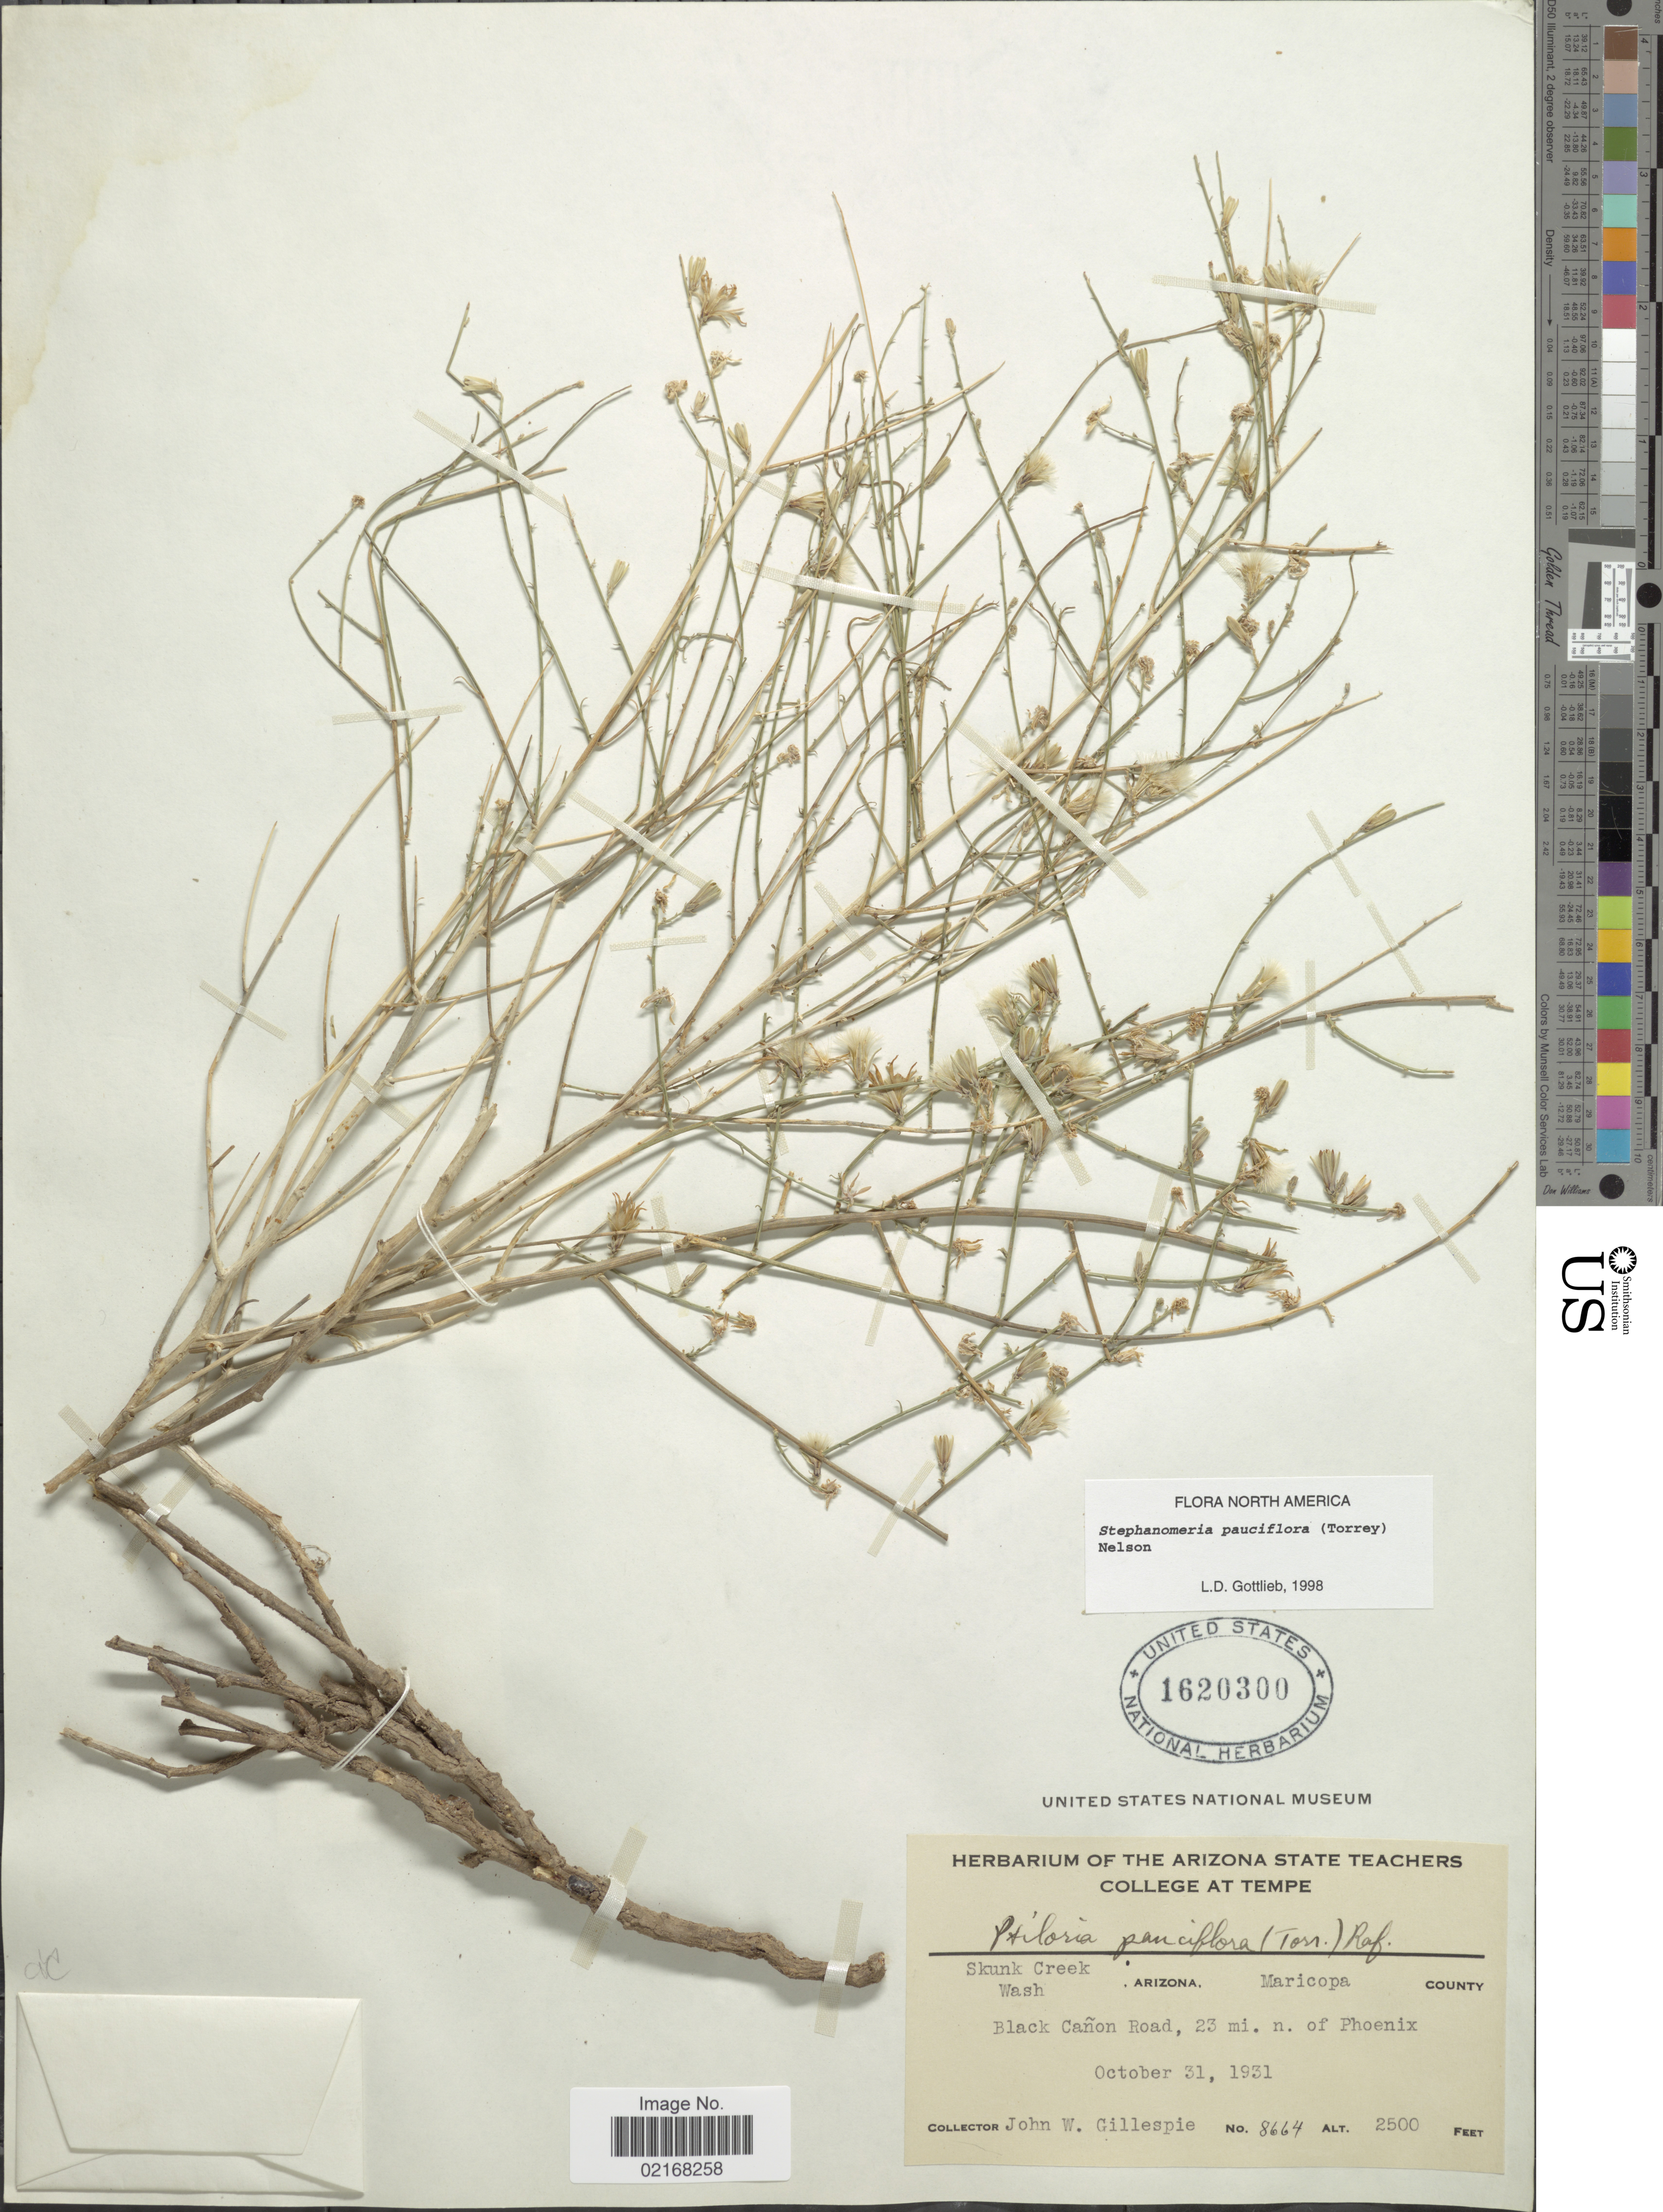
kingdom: Plantae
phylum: Tracheophyta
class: Magnoliopsida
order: Asterales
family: Asteraceae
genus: Stephanomeria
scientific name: Stephanomeria pauciflora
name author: (Torr.) A. Nelson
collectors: J. W. Gillespie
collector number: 8664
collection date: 1931-10-31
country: United States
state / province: Arizona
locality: Skunk Creek Wash, Arizona, Maricopa County. Black Cañon Road, 23 mi. n. of Phoenix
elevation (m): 762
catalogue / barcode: US 1620300